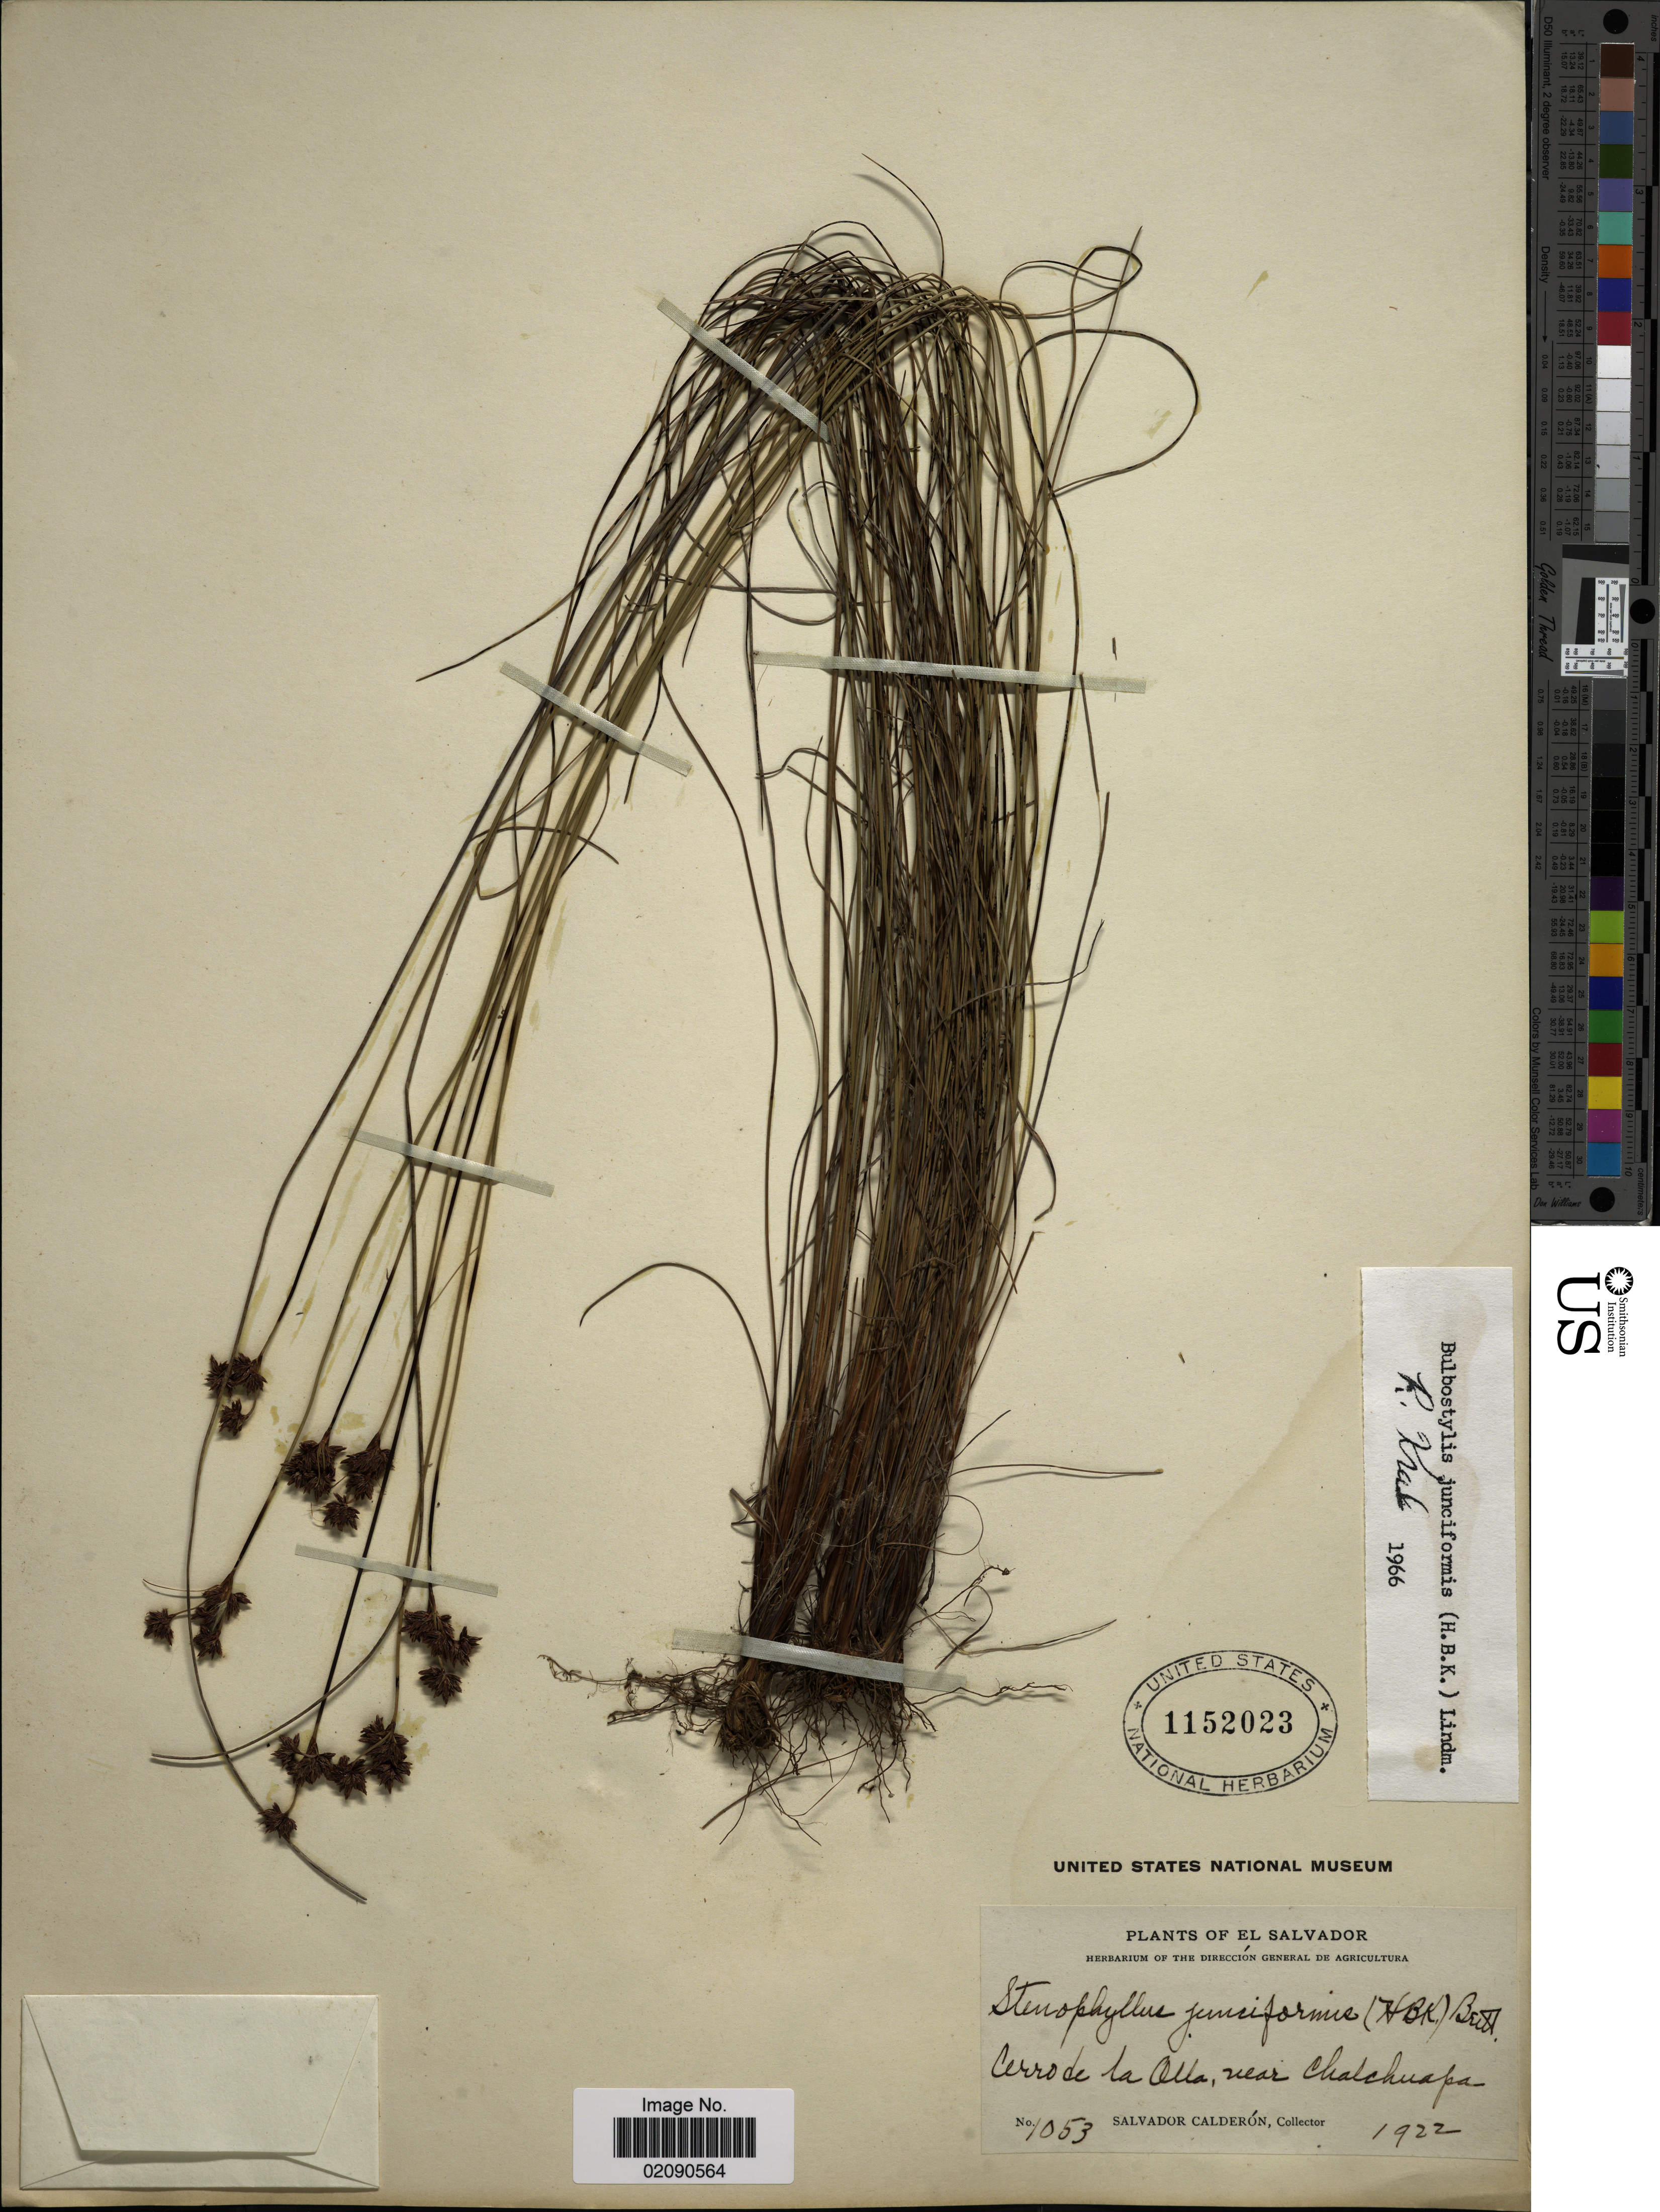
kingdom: Plantae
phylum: Tracheophyta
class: Liliopsida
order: Poales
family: Cyperaceae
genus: Bulbostylis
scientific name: Bulbostylis junciformis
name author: (Kunth) C.B. Clarke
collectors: S. Calderón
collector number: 1053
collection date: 1922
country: El Salvador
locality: Cerro de la Olla, near Chalchuapa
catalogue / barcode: US 1152023